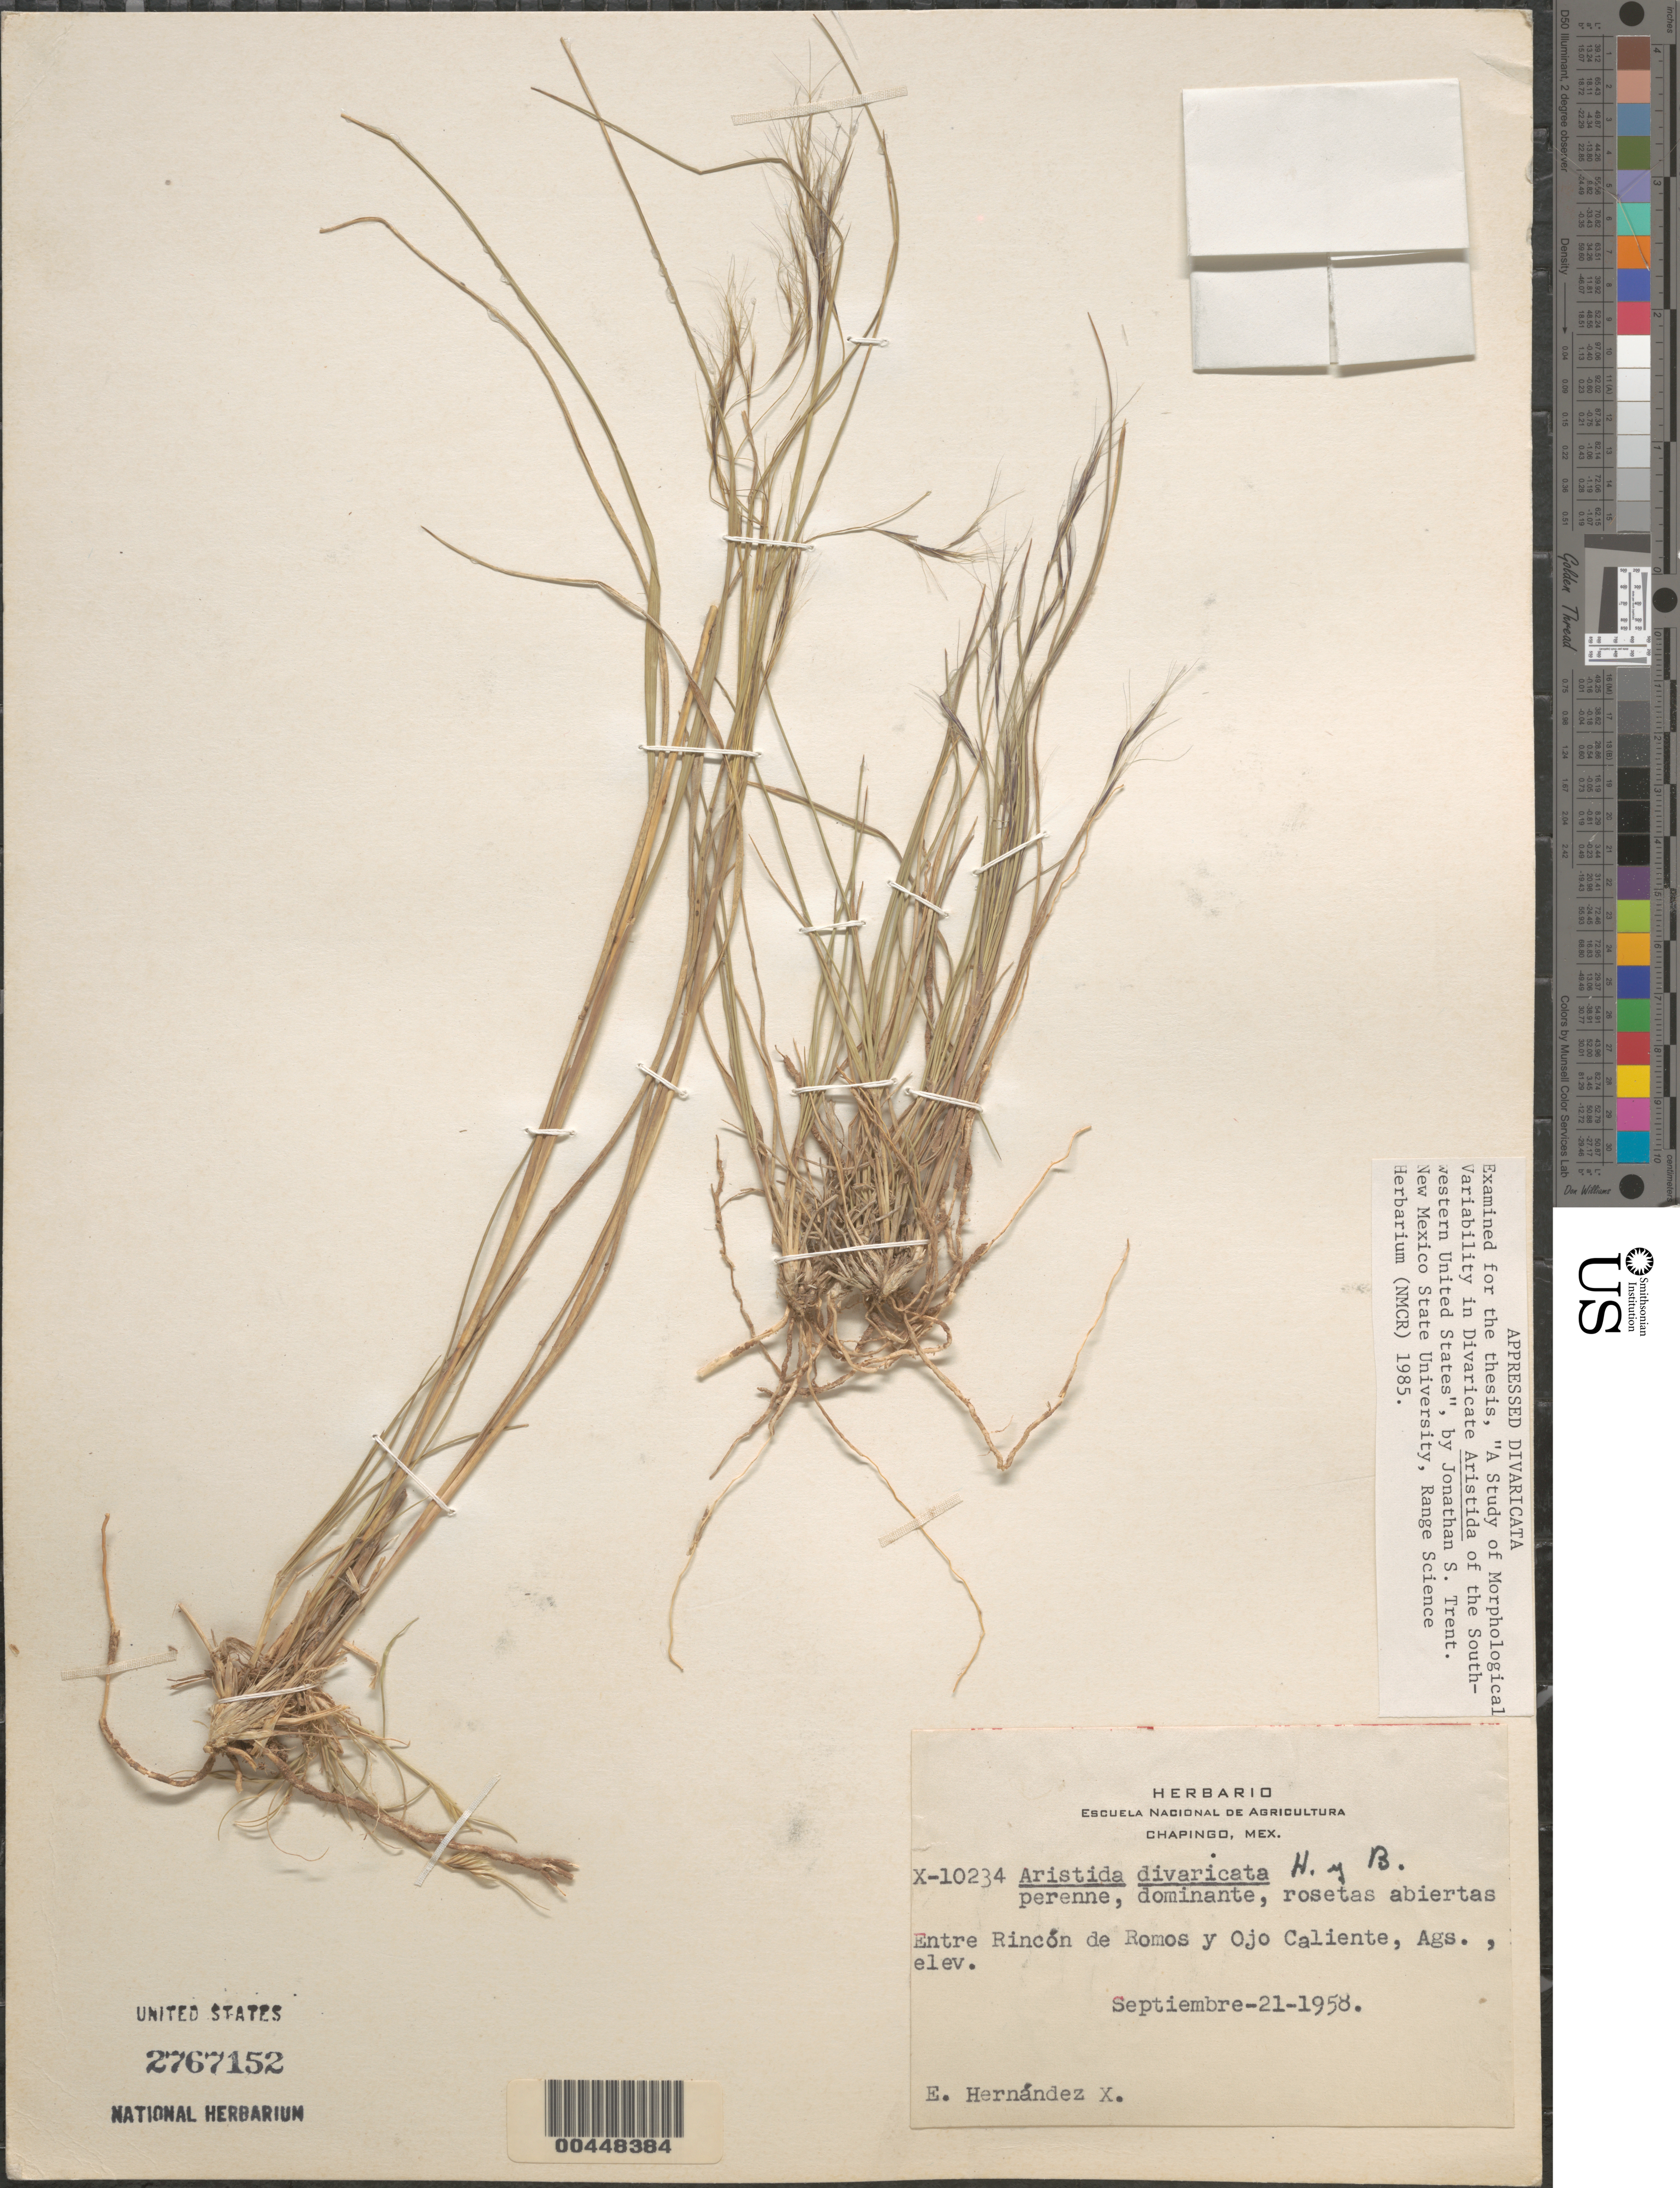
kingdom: Plantae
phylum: Tracheophyta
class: Liliopsida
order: Poales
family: Poaceae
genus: Aristida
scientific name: Aristida divaricata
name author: Humb. & Bonpl. ex Willd.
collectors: E. I. Hernández-X.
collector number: X-10234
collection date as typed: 21 Sep 1958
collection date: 1958-09-21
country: Mexico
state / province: Aguascalientes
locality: Entre Rincón de Romos y Ojos Caliente, Chapingo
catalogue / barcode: US 2767152